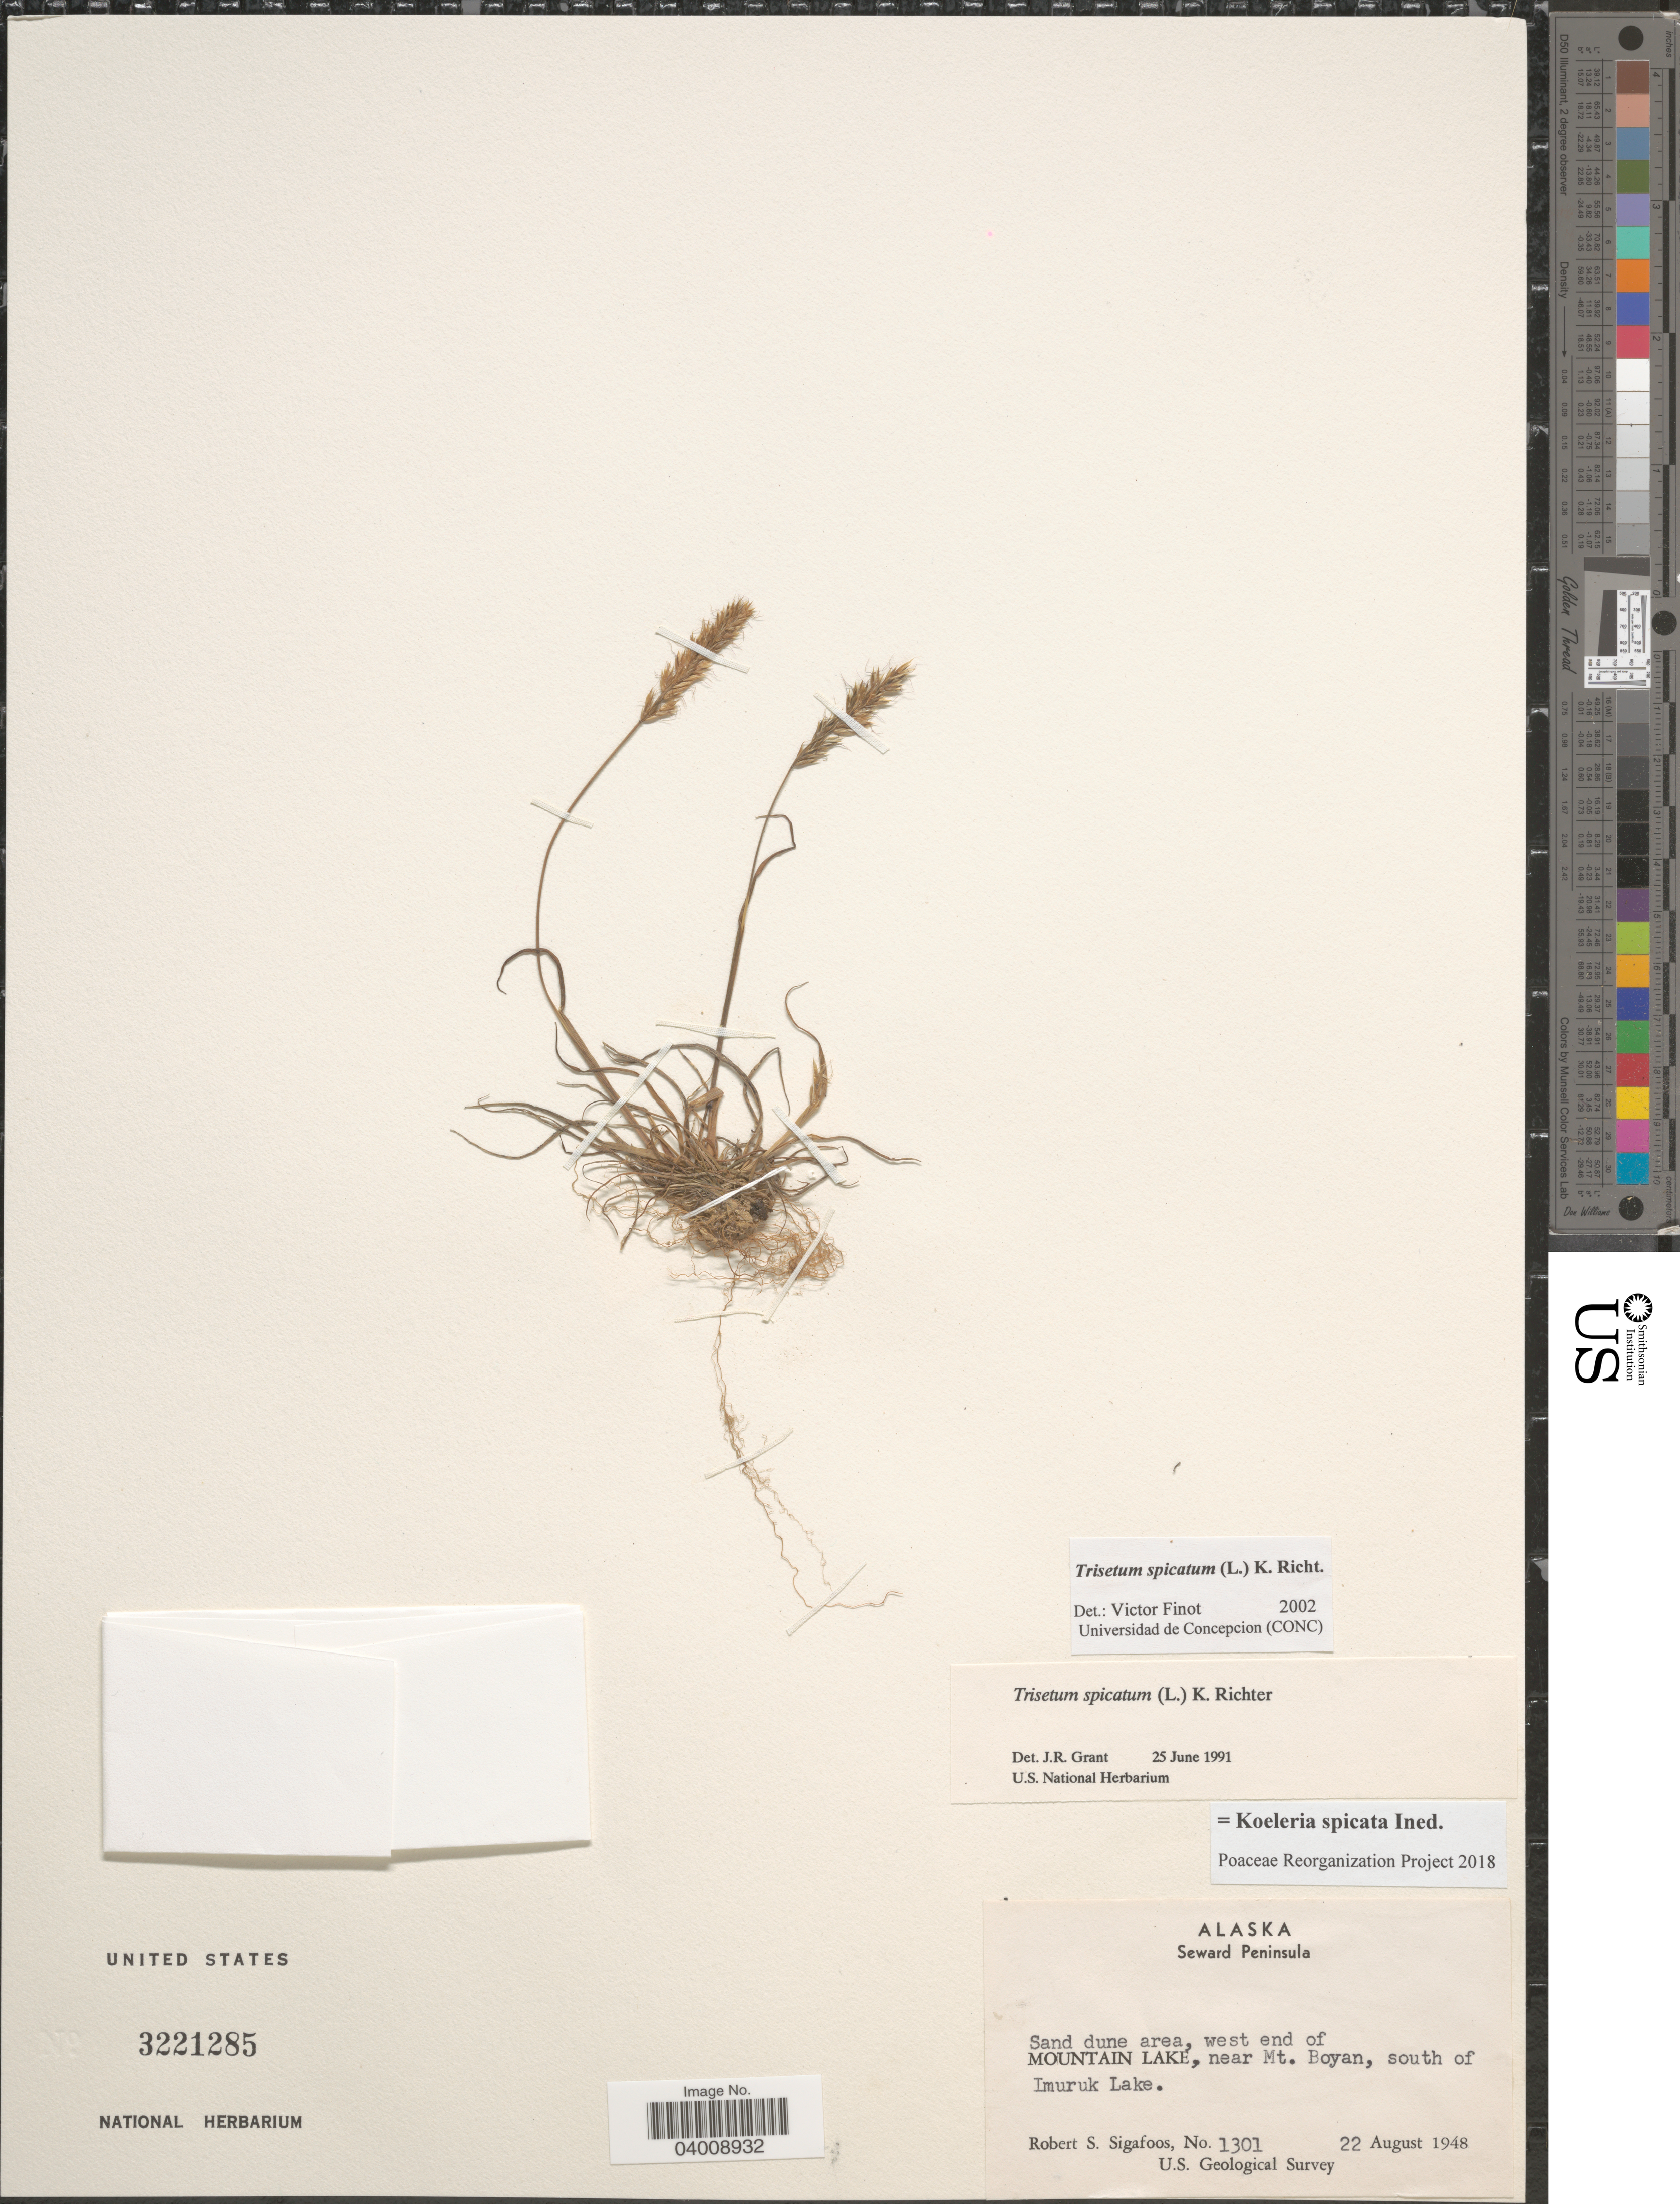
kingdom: Plantae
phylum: Tracheophyta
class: Liliopsida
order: Poales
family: Poaceae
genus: Koeleria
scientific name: Koeleria spicata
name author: (L.) Barberá et al.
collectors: R. Sigafoos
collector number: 1301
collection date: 1948-08-22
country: United States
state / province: Alaska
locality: Seward Peninsula. Sand dune area, west end of Mountain lake, near Mt. Boyan, south of Imuruk Lake.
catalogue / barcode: US 3221285